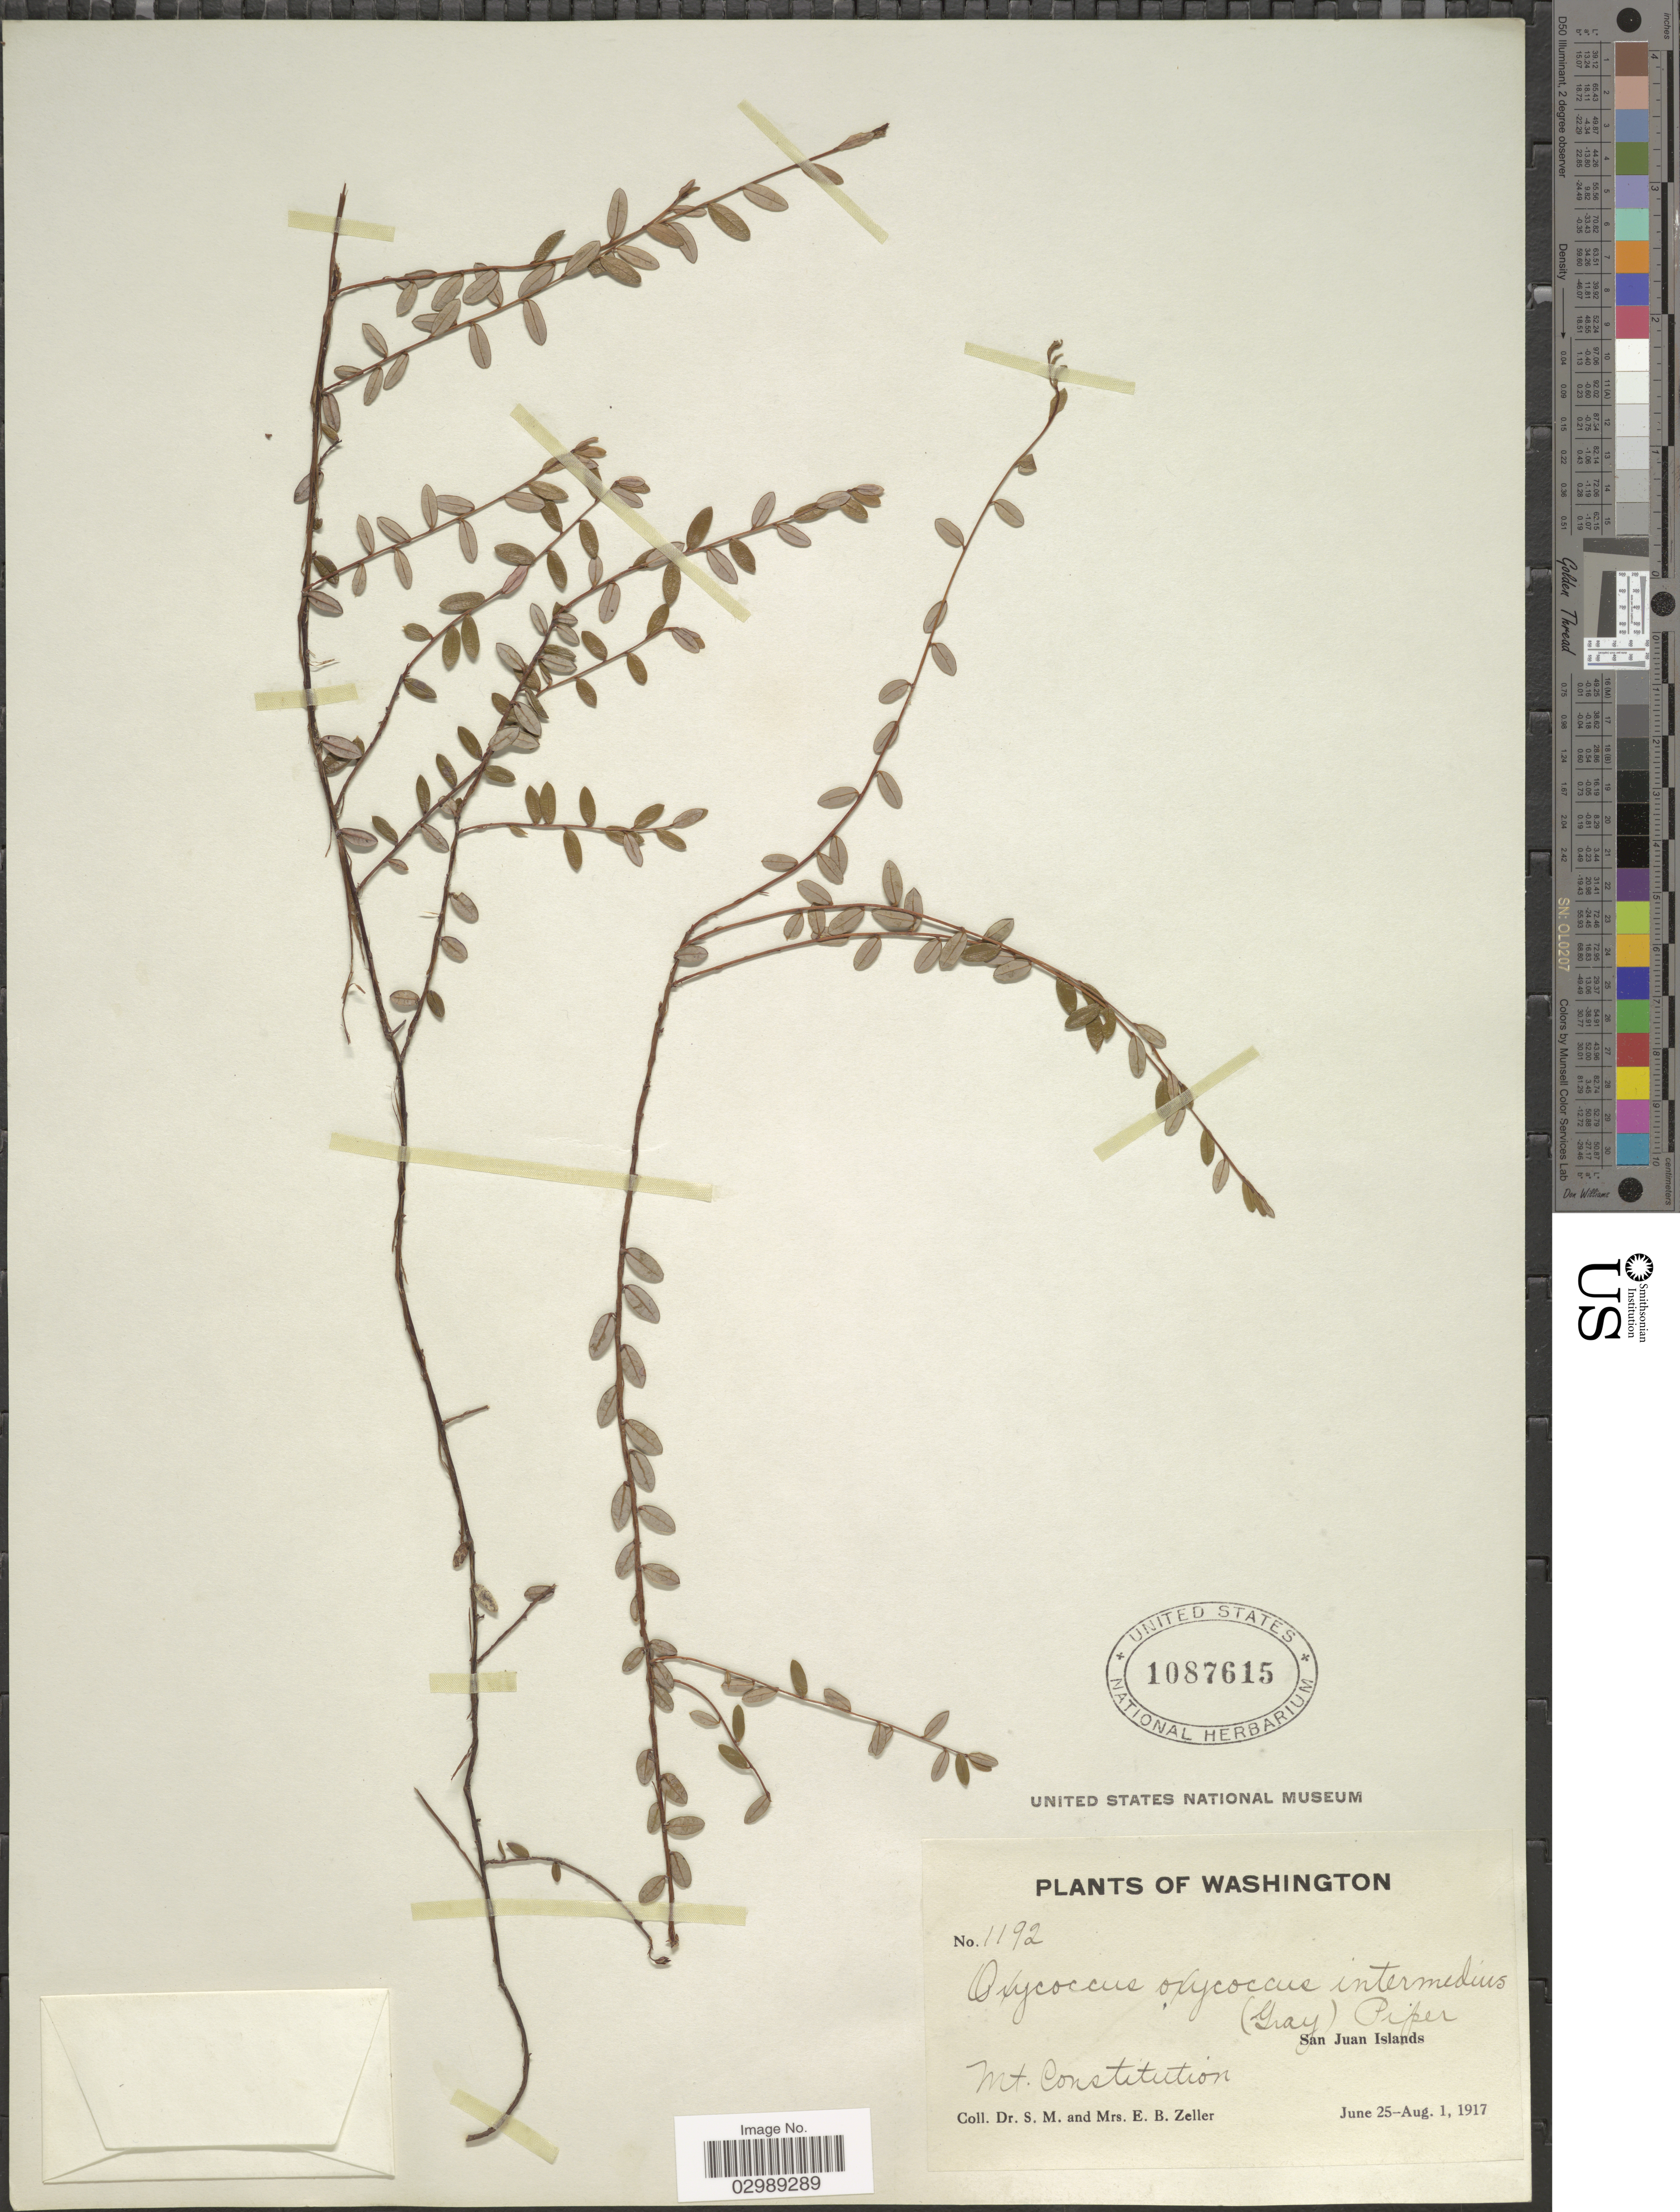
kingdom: Plantae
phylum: Tracheophyta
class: Magnoliopsida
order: Ericales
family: Ericaceae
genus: Vaccinium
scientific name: Vaccinium oxycoccos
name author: L.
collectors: S. Zeller & E. Zeller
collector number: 1192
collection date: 1917-06-25/1917-08-01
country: United States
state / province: Washington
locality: San Juan Islands, Mt. Constitution.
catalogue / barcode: US 1087615